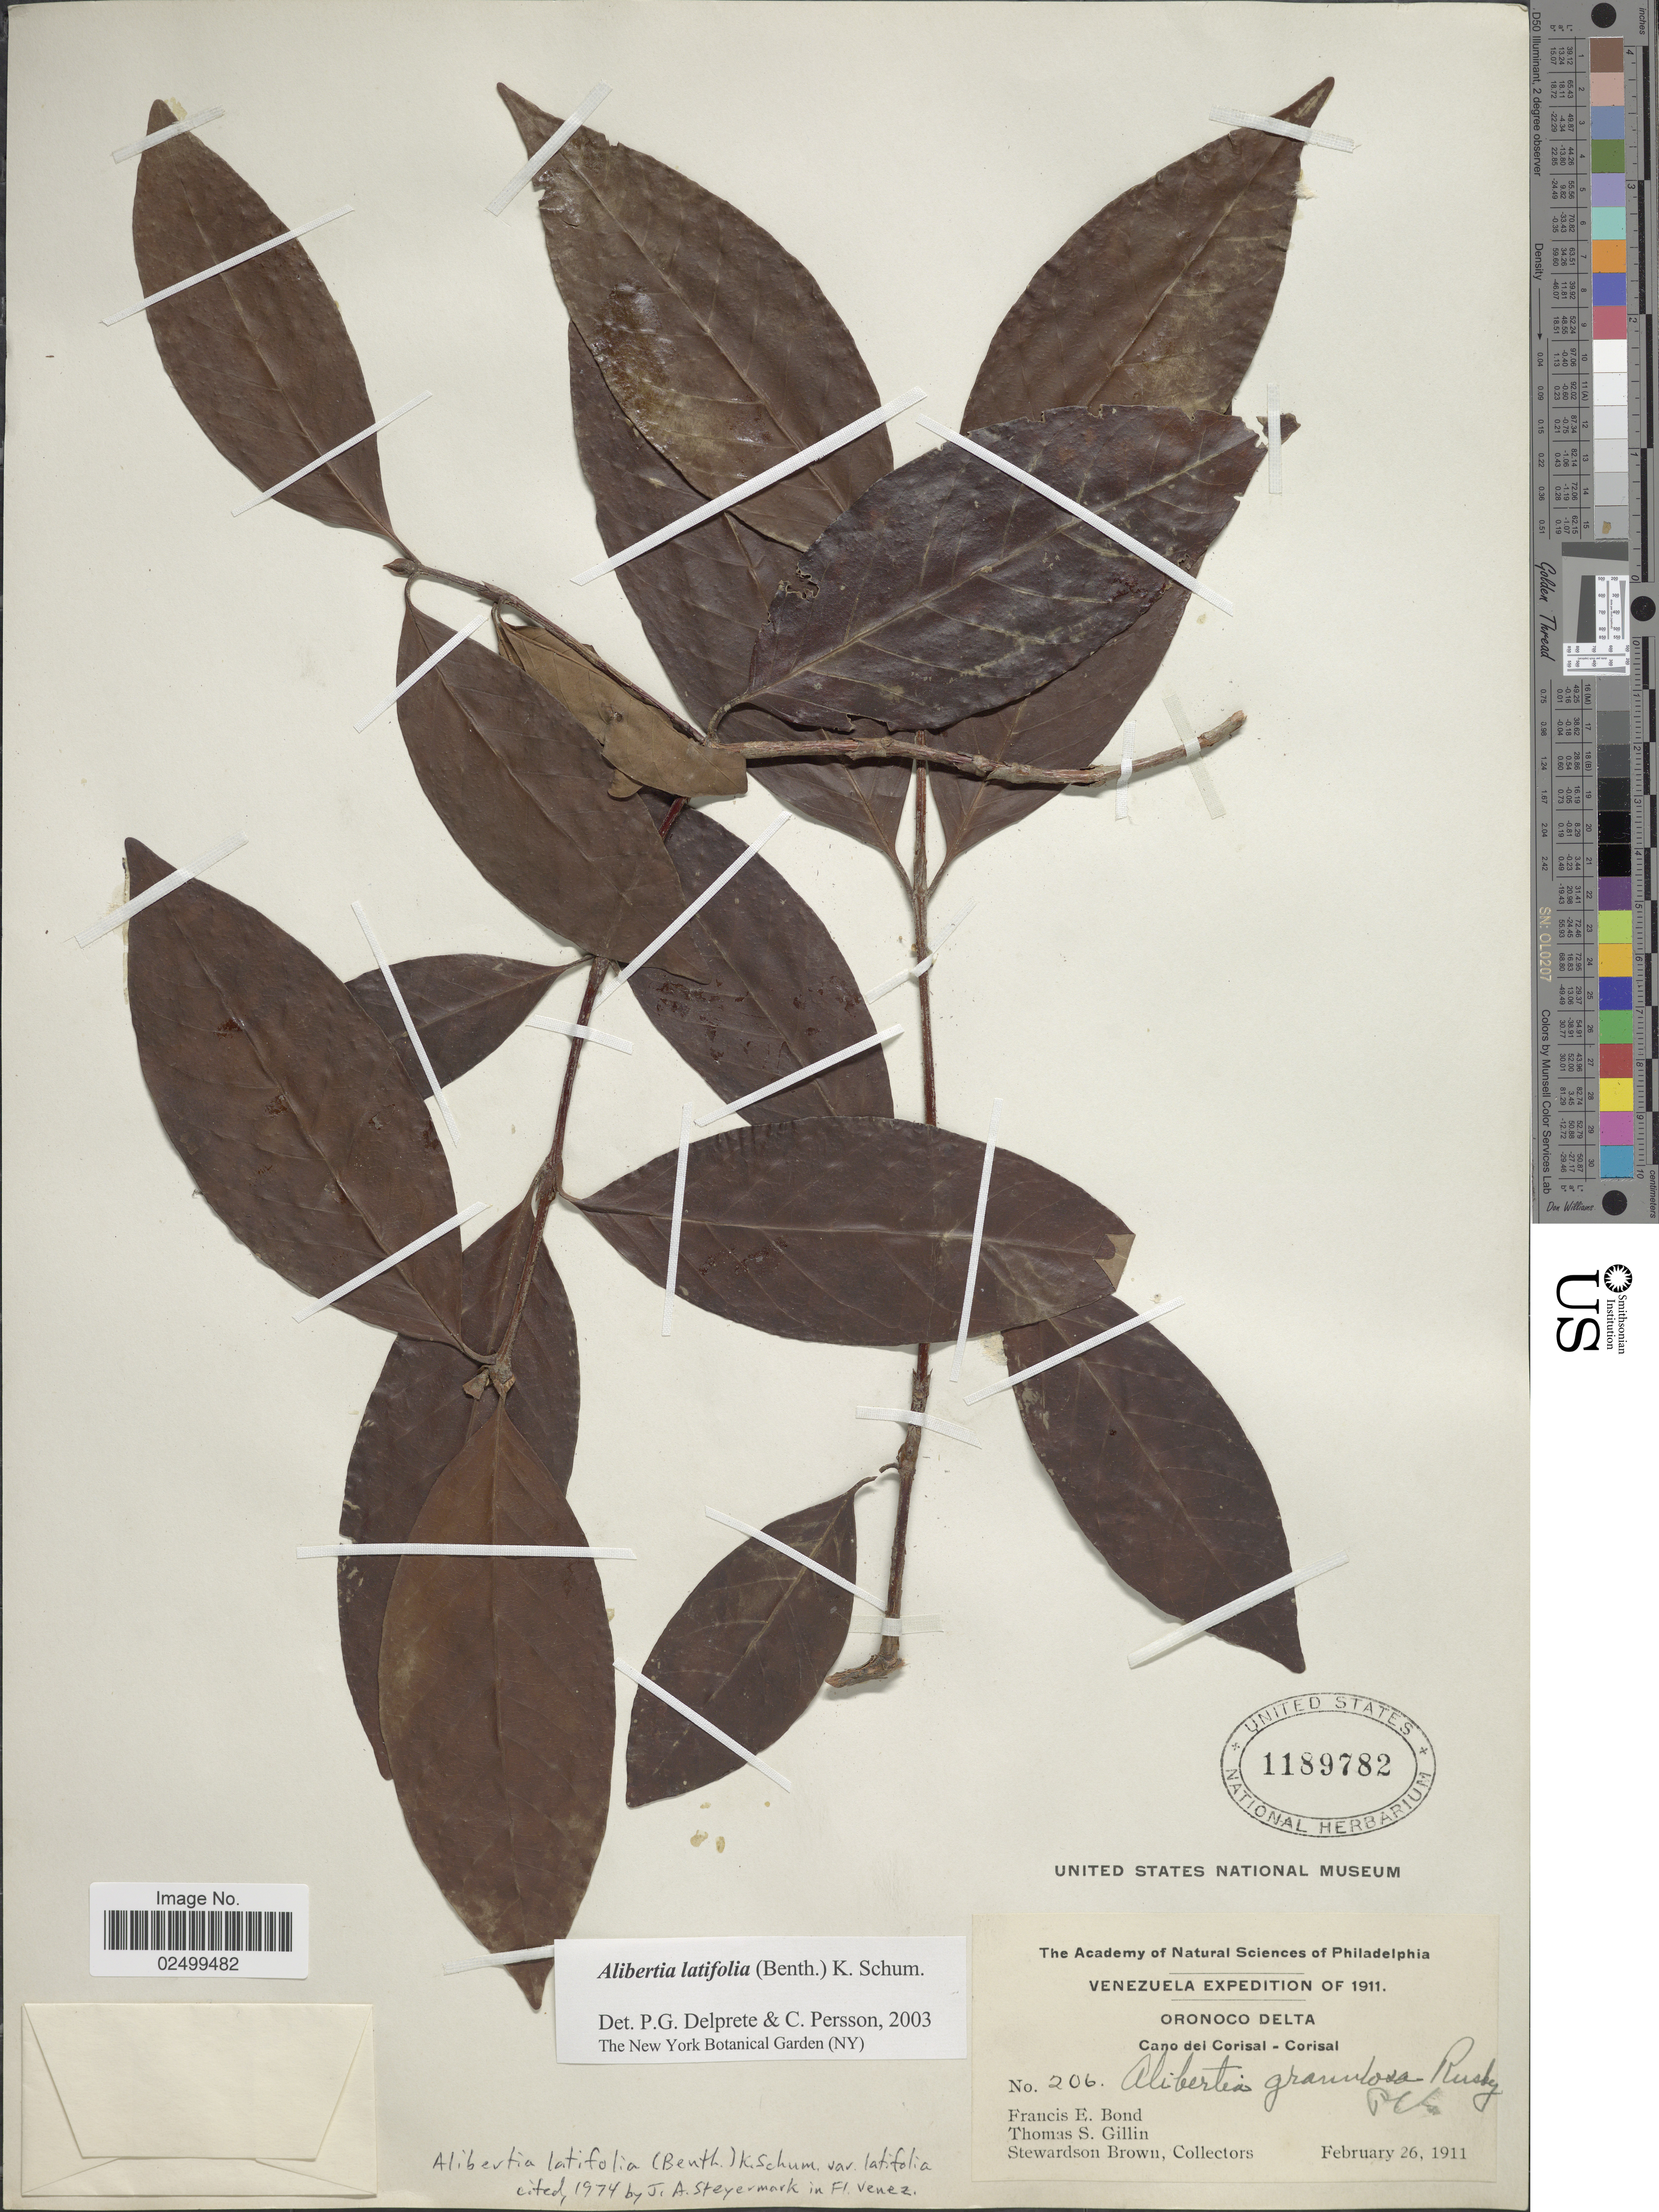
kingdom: Plantae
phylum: Tracheophyta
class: Magnoliopsida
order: Gentianales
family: Rubiaceae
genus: Alibertia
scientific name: Alibertia latifolia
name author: (Benth.) K. Schum.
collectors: F. Bond, T. Gillin & S. Brown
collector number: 206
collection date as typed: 26-28 February 1911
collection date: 1911-02-26/1911-02-28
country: Venezuela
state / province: Monagas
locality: Corozal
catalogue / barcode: US 1189782